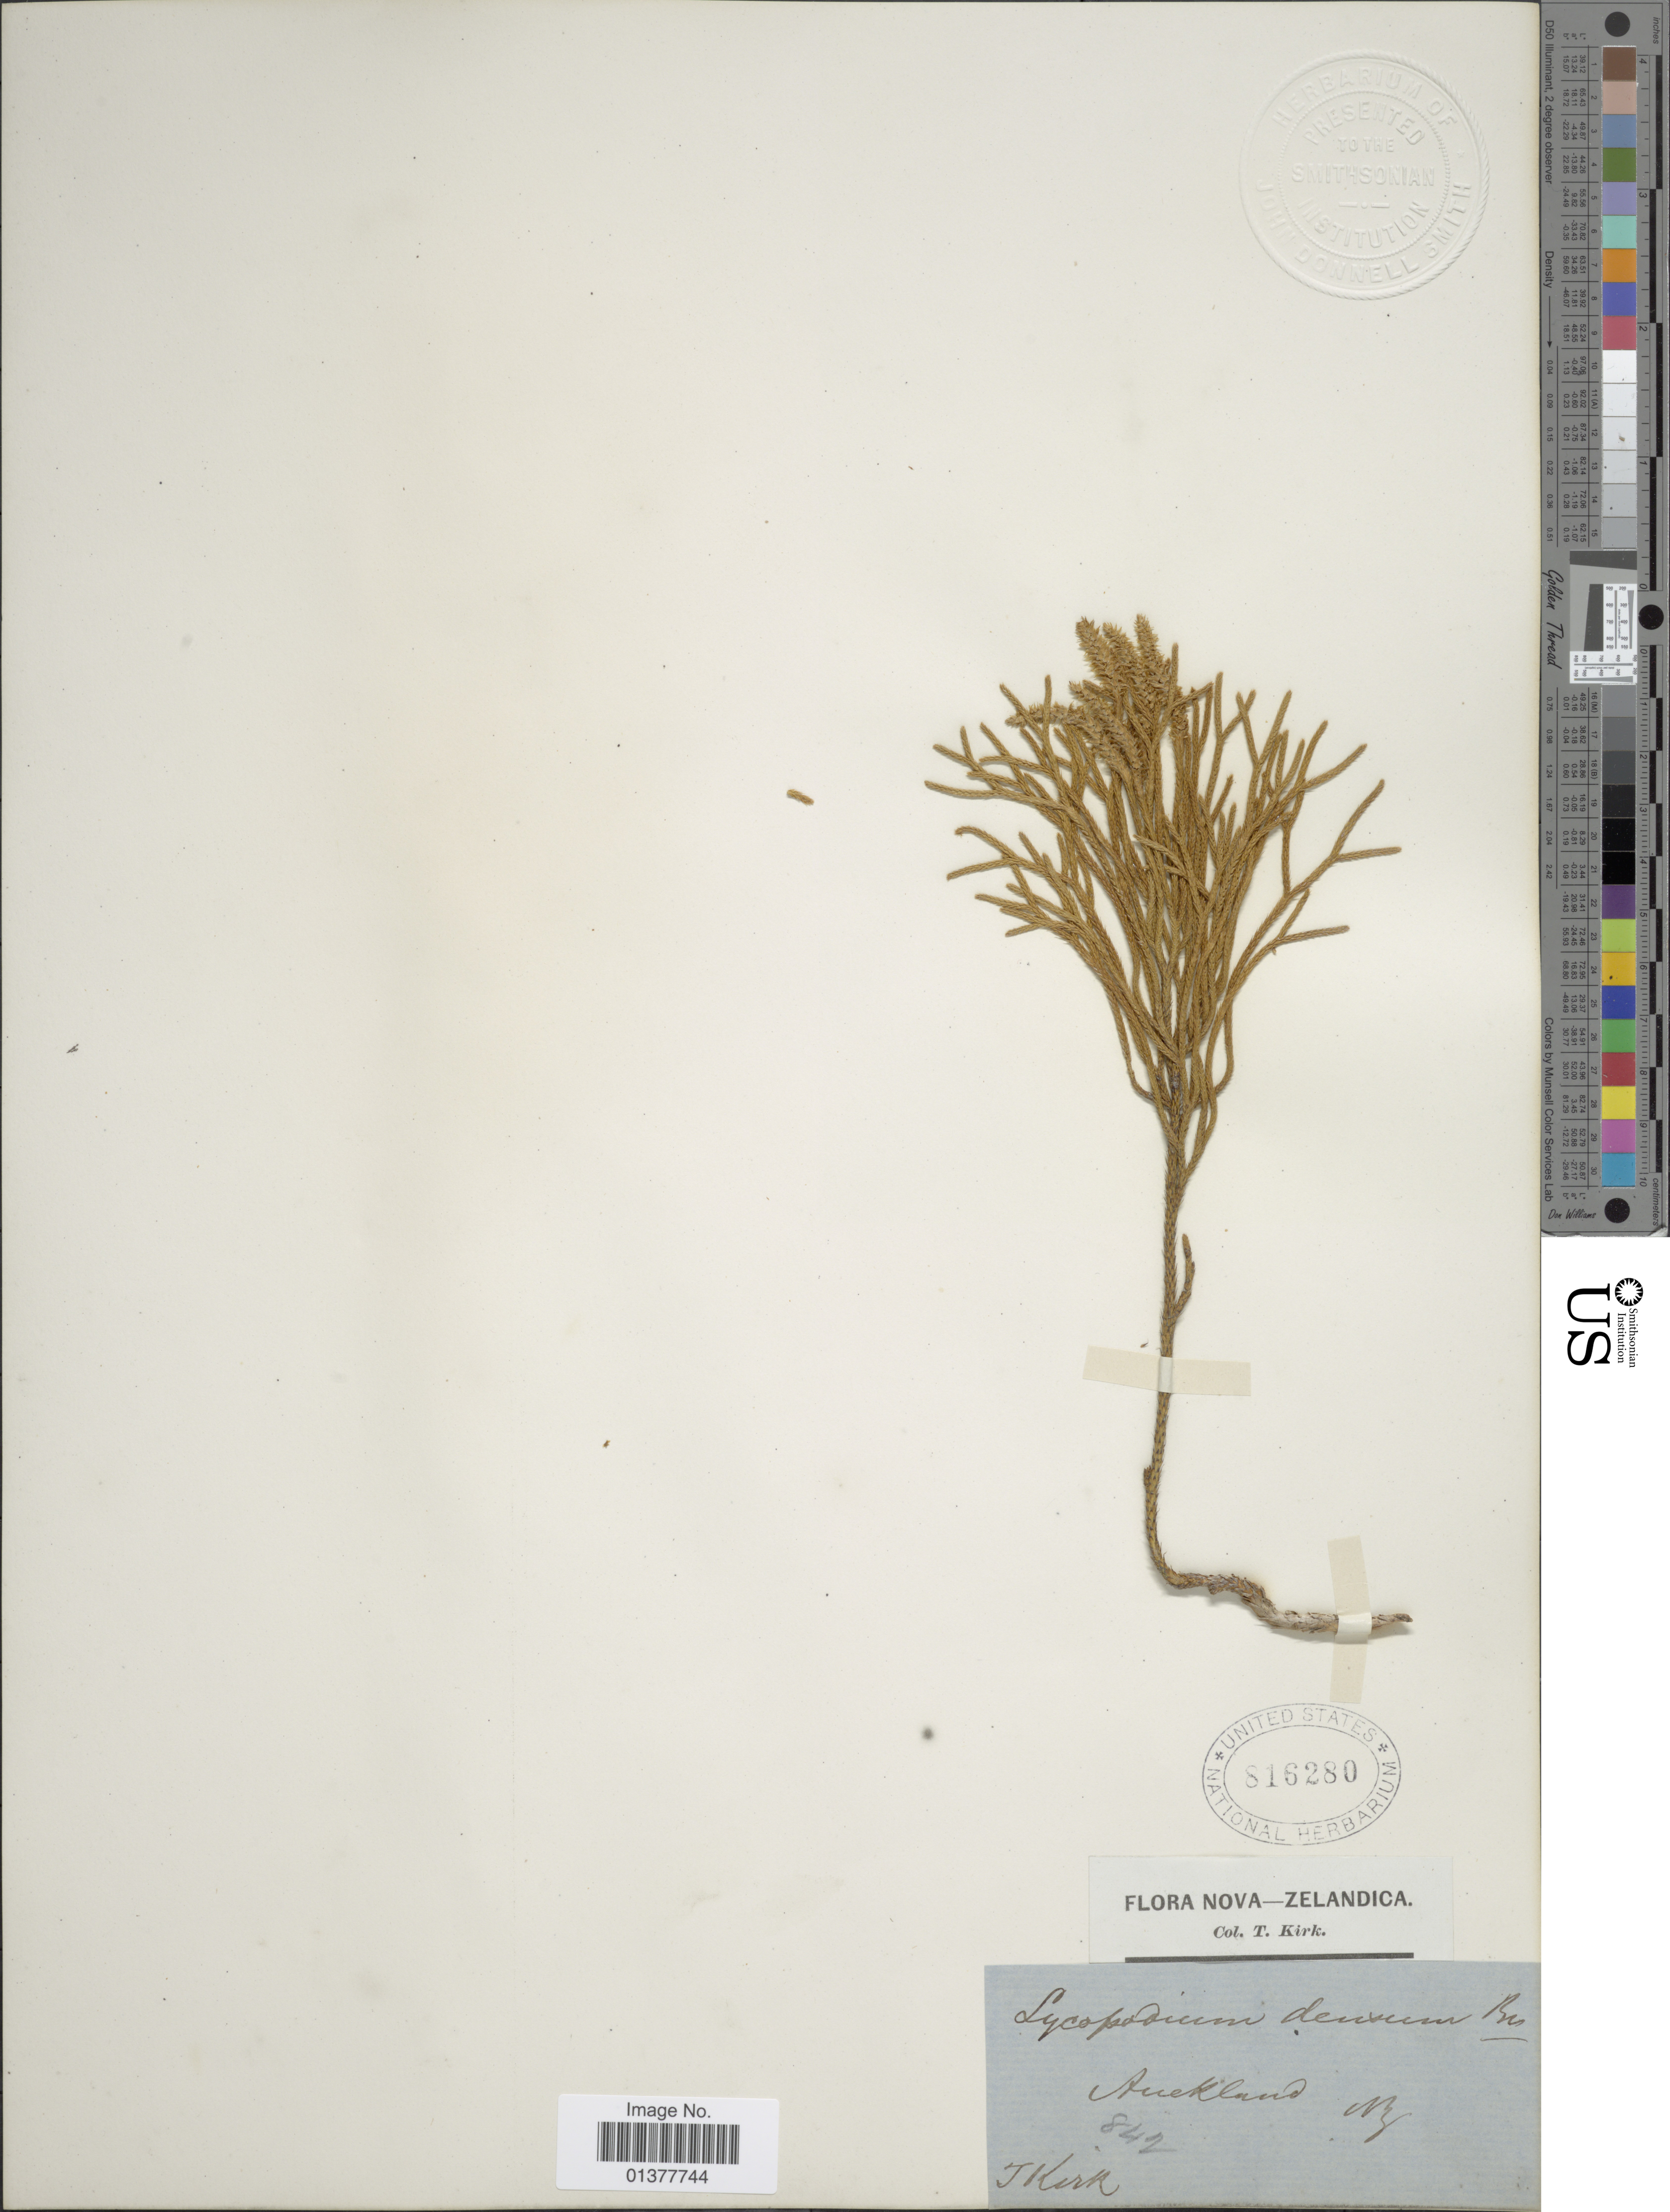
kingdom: Plantae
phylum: Tracheophyta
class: Lycopodiopsida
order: Lycopodiales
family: Lycopodiaceae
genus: Pseudolycopodium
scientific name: Pseudolycopodium densum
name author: (Rothm.) Holub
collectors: T. Kirk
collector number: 842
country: New Zealand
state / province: Auckland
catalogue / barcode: US 816280